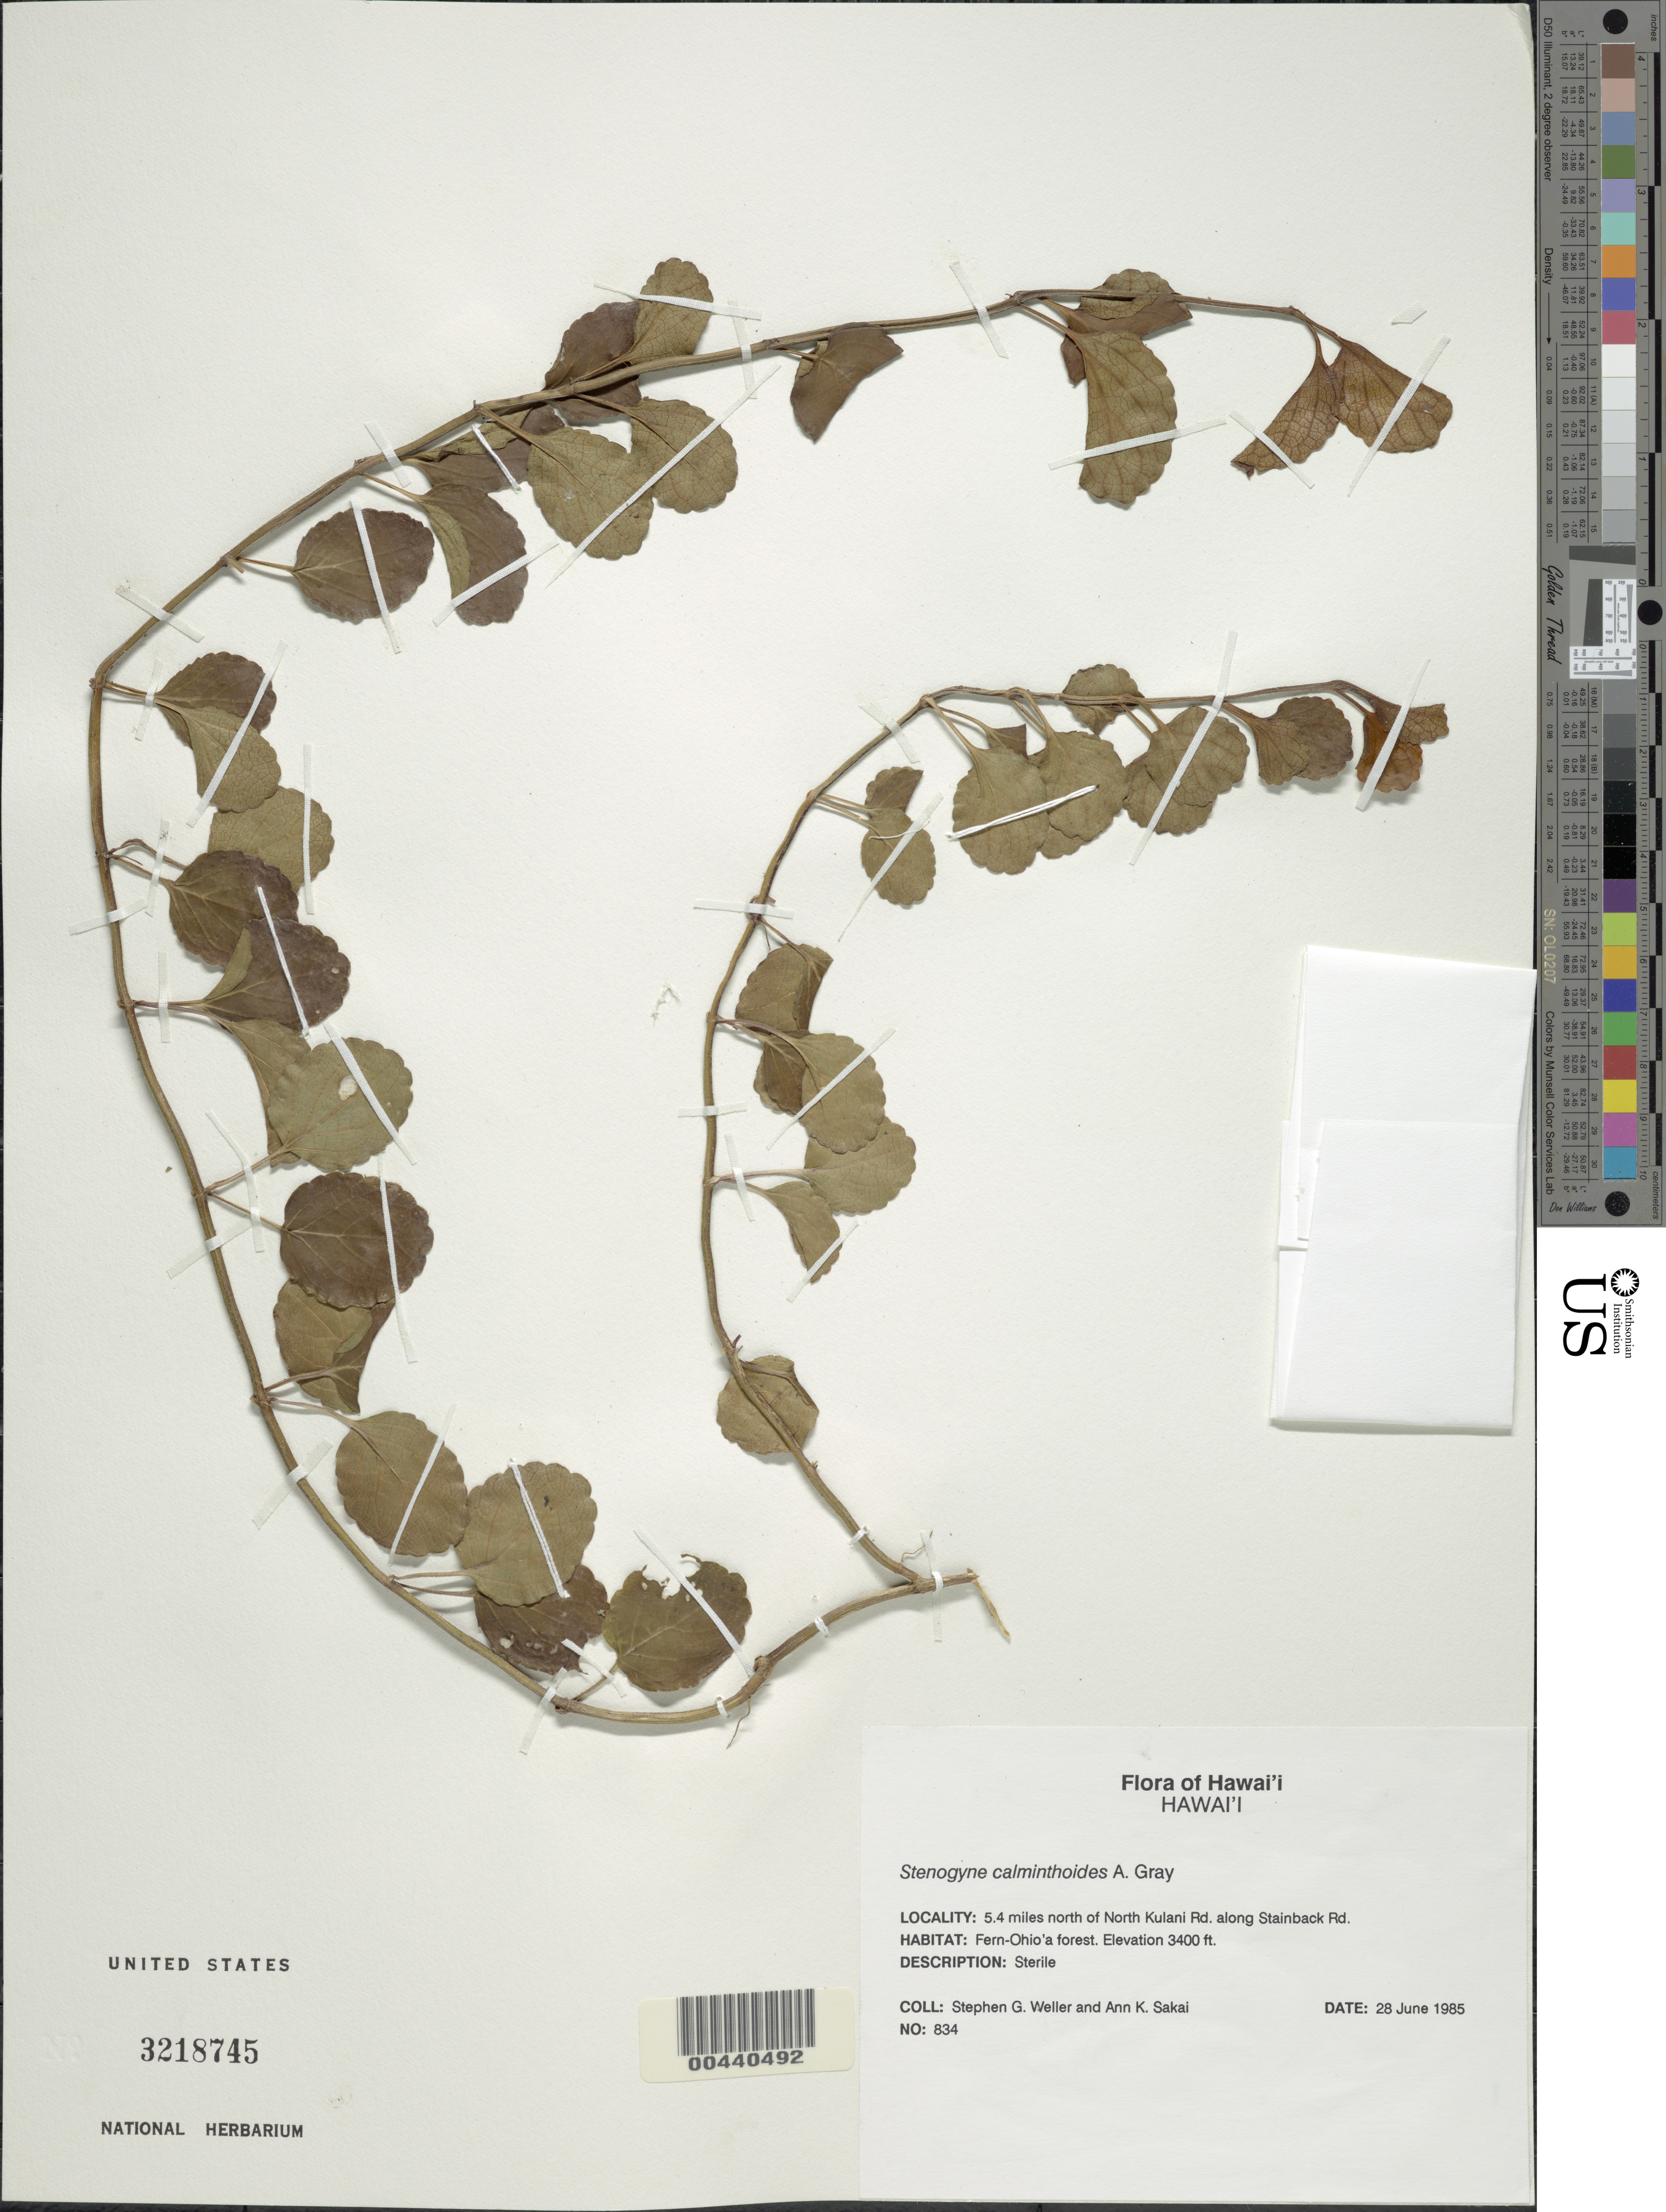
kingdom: Plantae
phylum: Tracheophyta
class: Magnoliopsida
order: Lamiales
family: Lamiaceae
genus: Stenogyne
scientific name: Stenogyne calaminthoides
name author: A. Gray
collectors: S. G. Weller & A. Sakai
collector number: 834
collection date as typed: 28 Jun 1985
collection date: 1985-06-28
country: United States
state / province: Hawaii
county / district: Hawaii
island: Hawaii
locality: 5.4 mi N on North Kulani Rd. along Stainback Rd.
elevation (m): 1036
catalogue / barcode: US 3218745